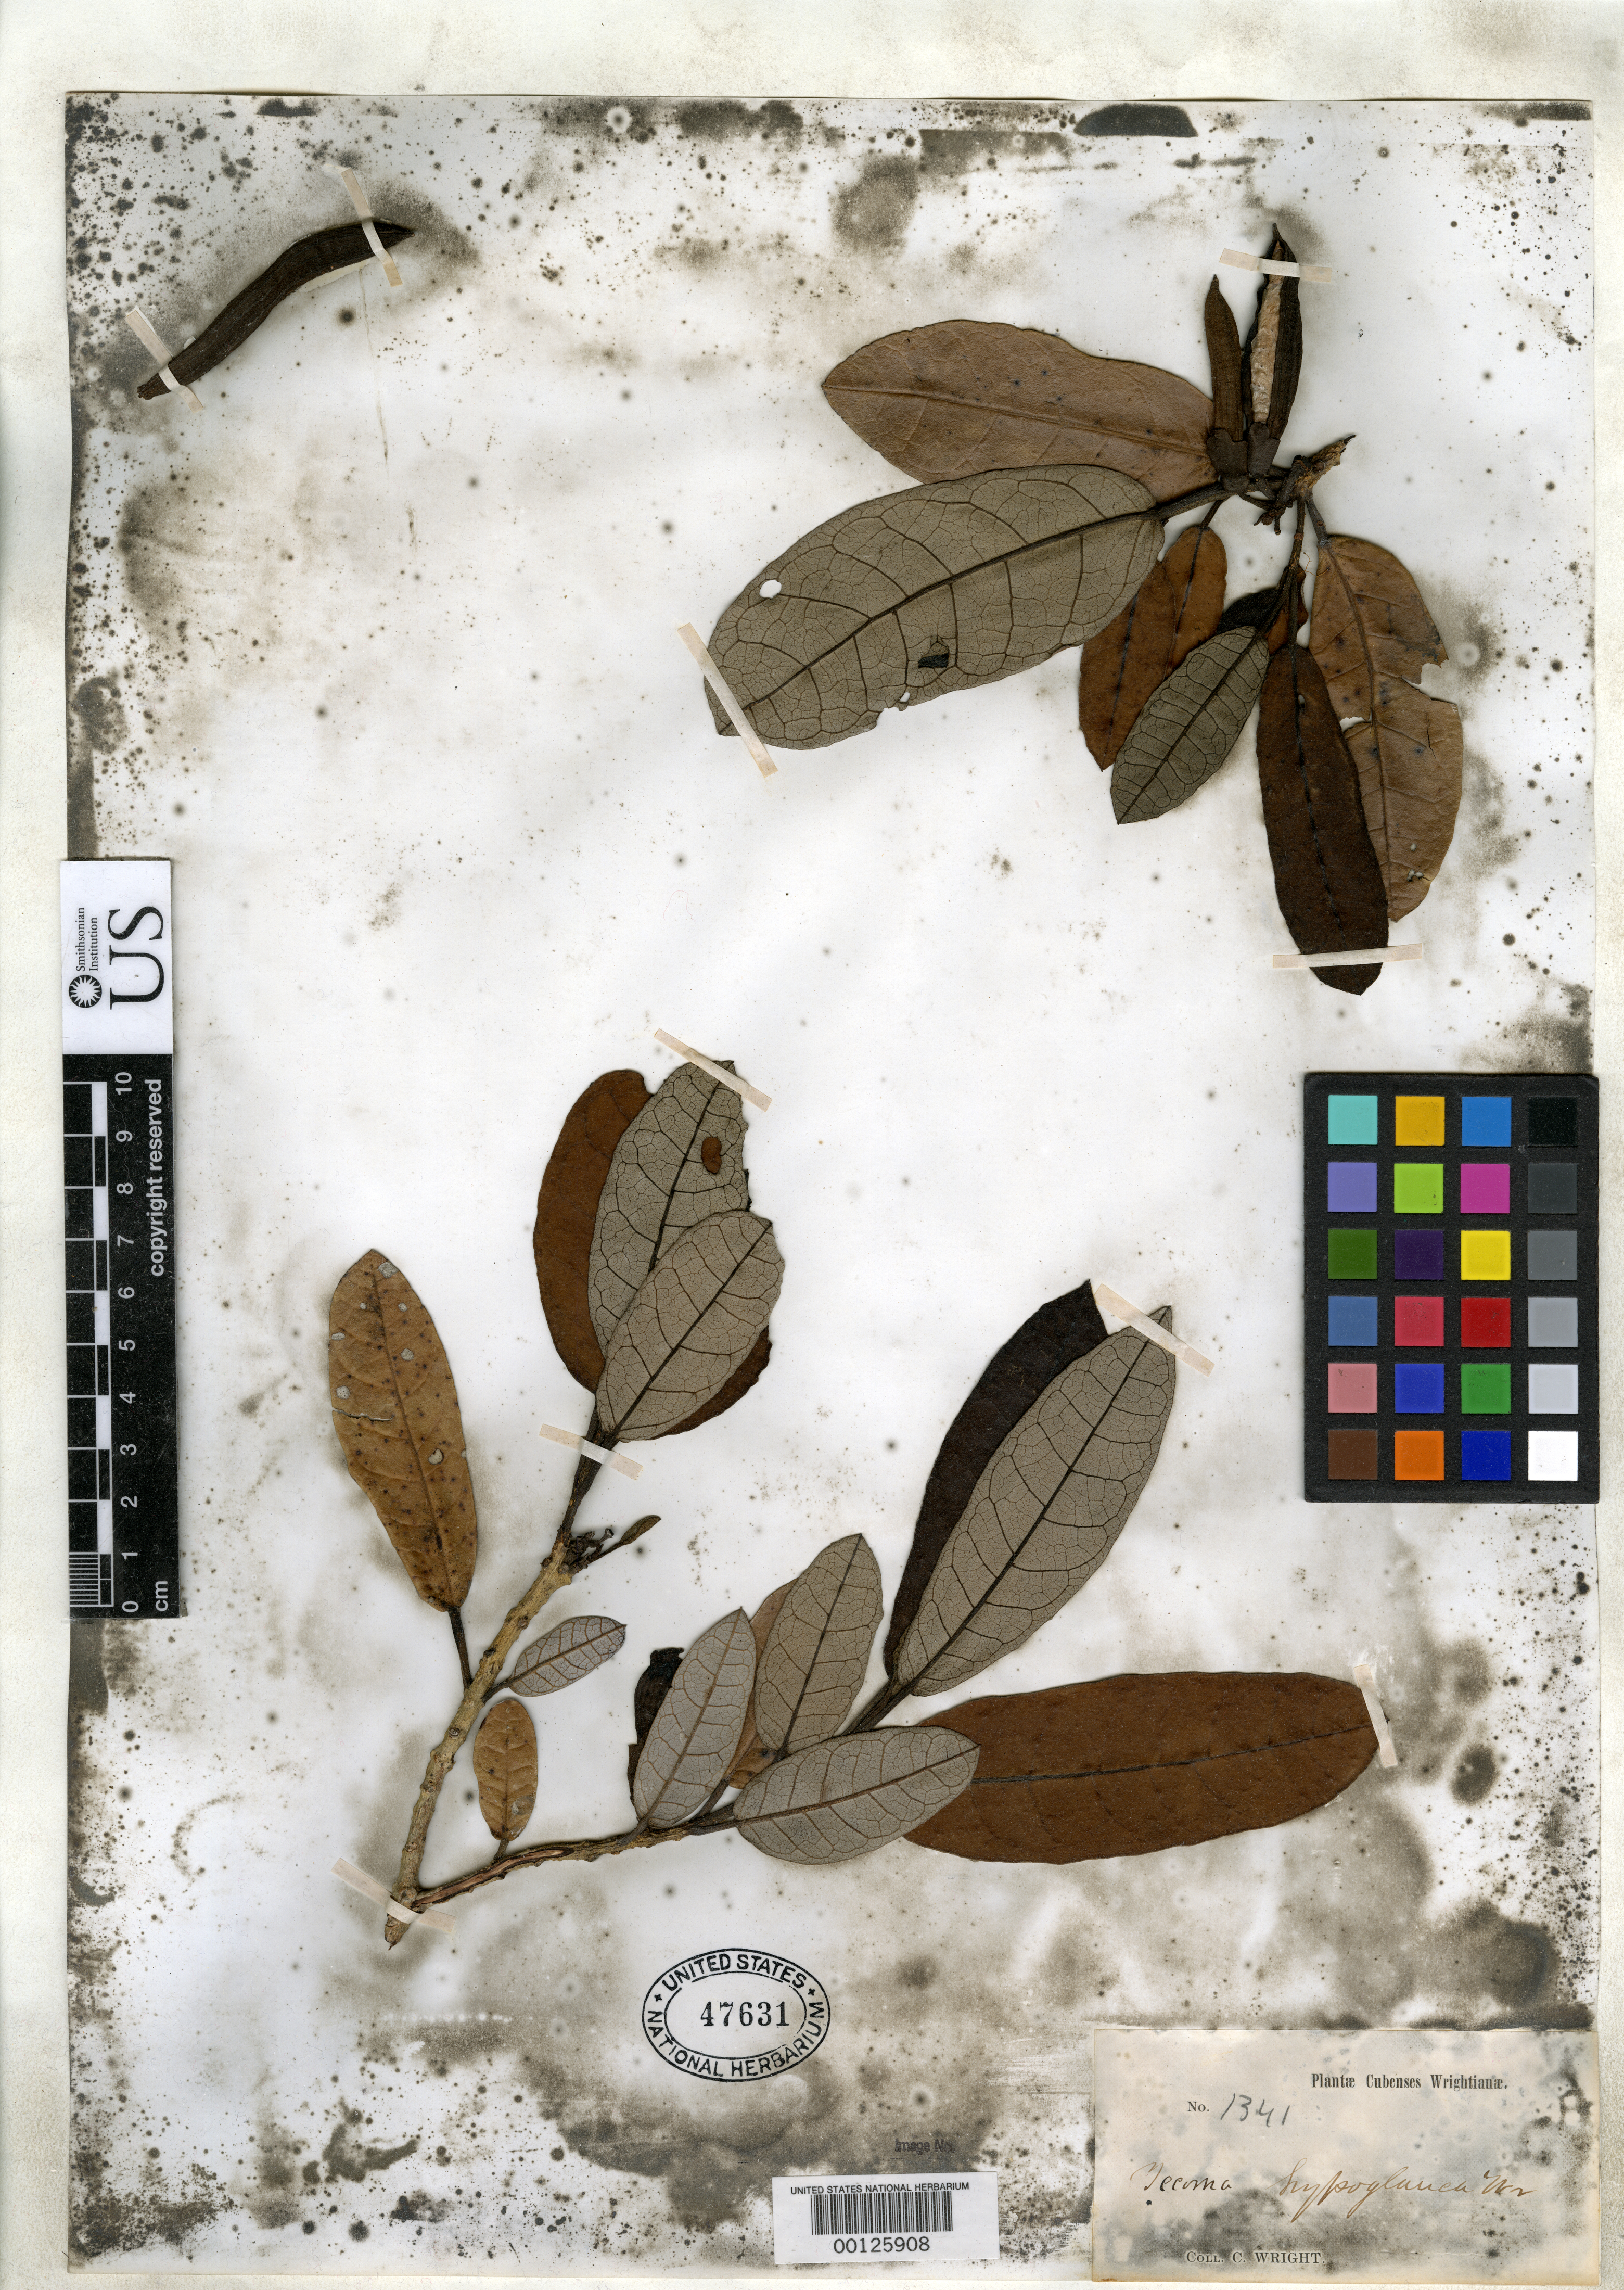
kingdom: Plantae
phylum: Tracheophyta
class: Magnoliopsida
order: Lamiales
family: Bignoniaceae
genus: Tecoma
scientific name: Tecoma hypoleuca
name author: C. Wright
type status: Type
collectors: C. Wright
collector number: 1341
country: Cuba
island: Greater Antilles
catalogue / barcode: US 47631